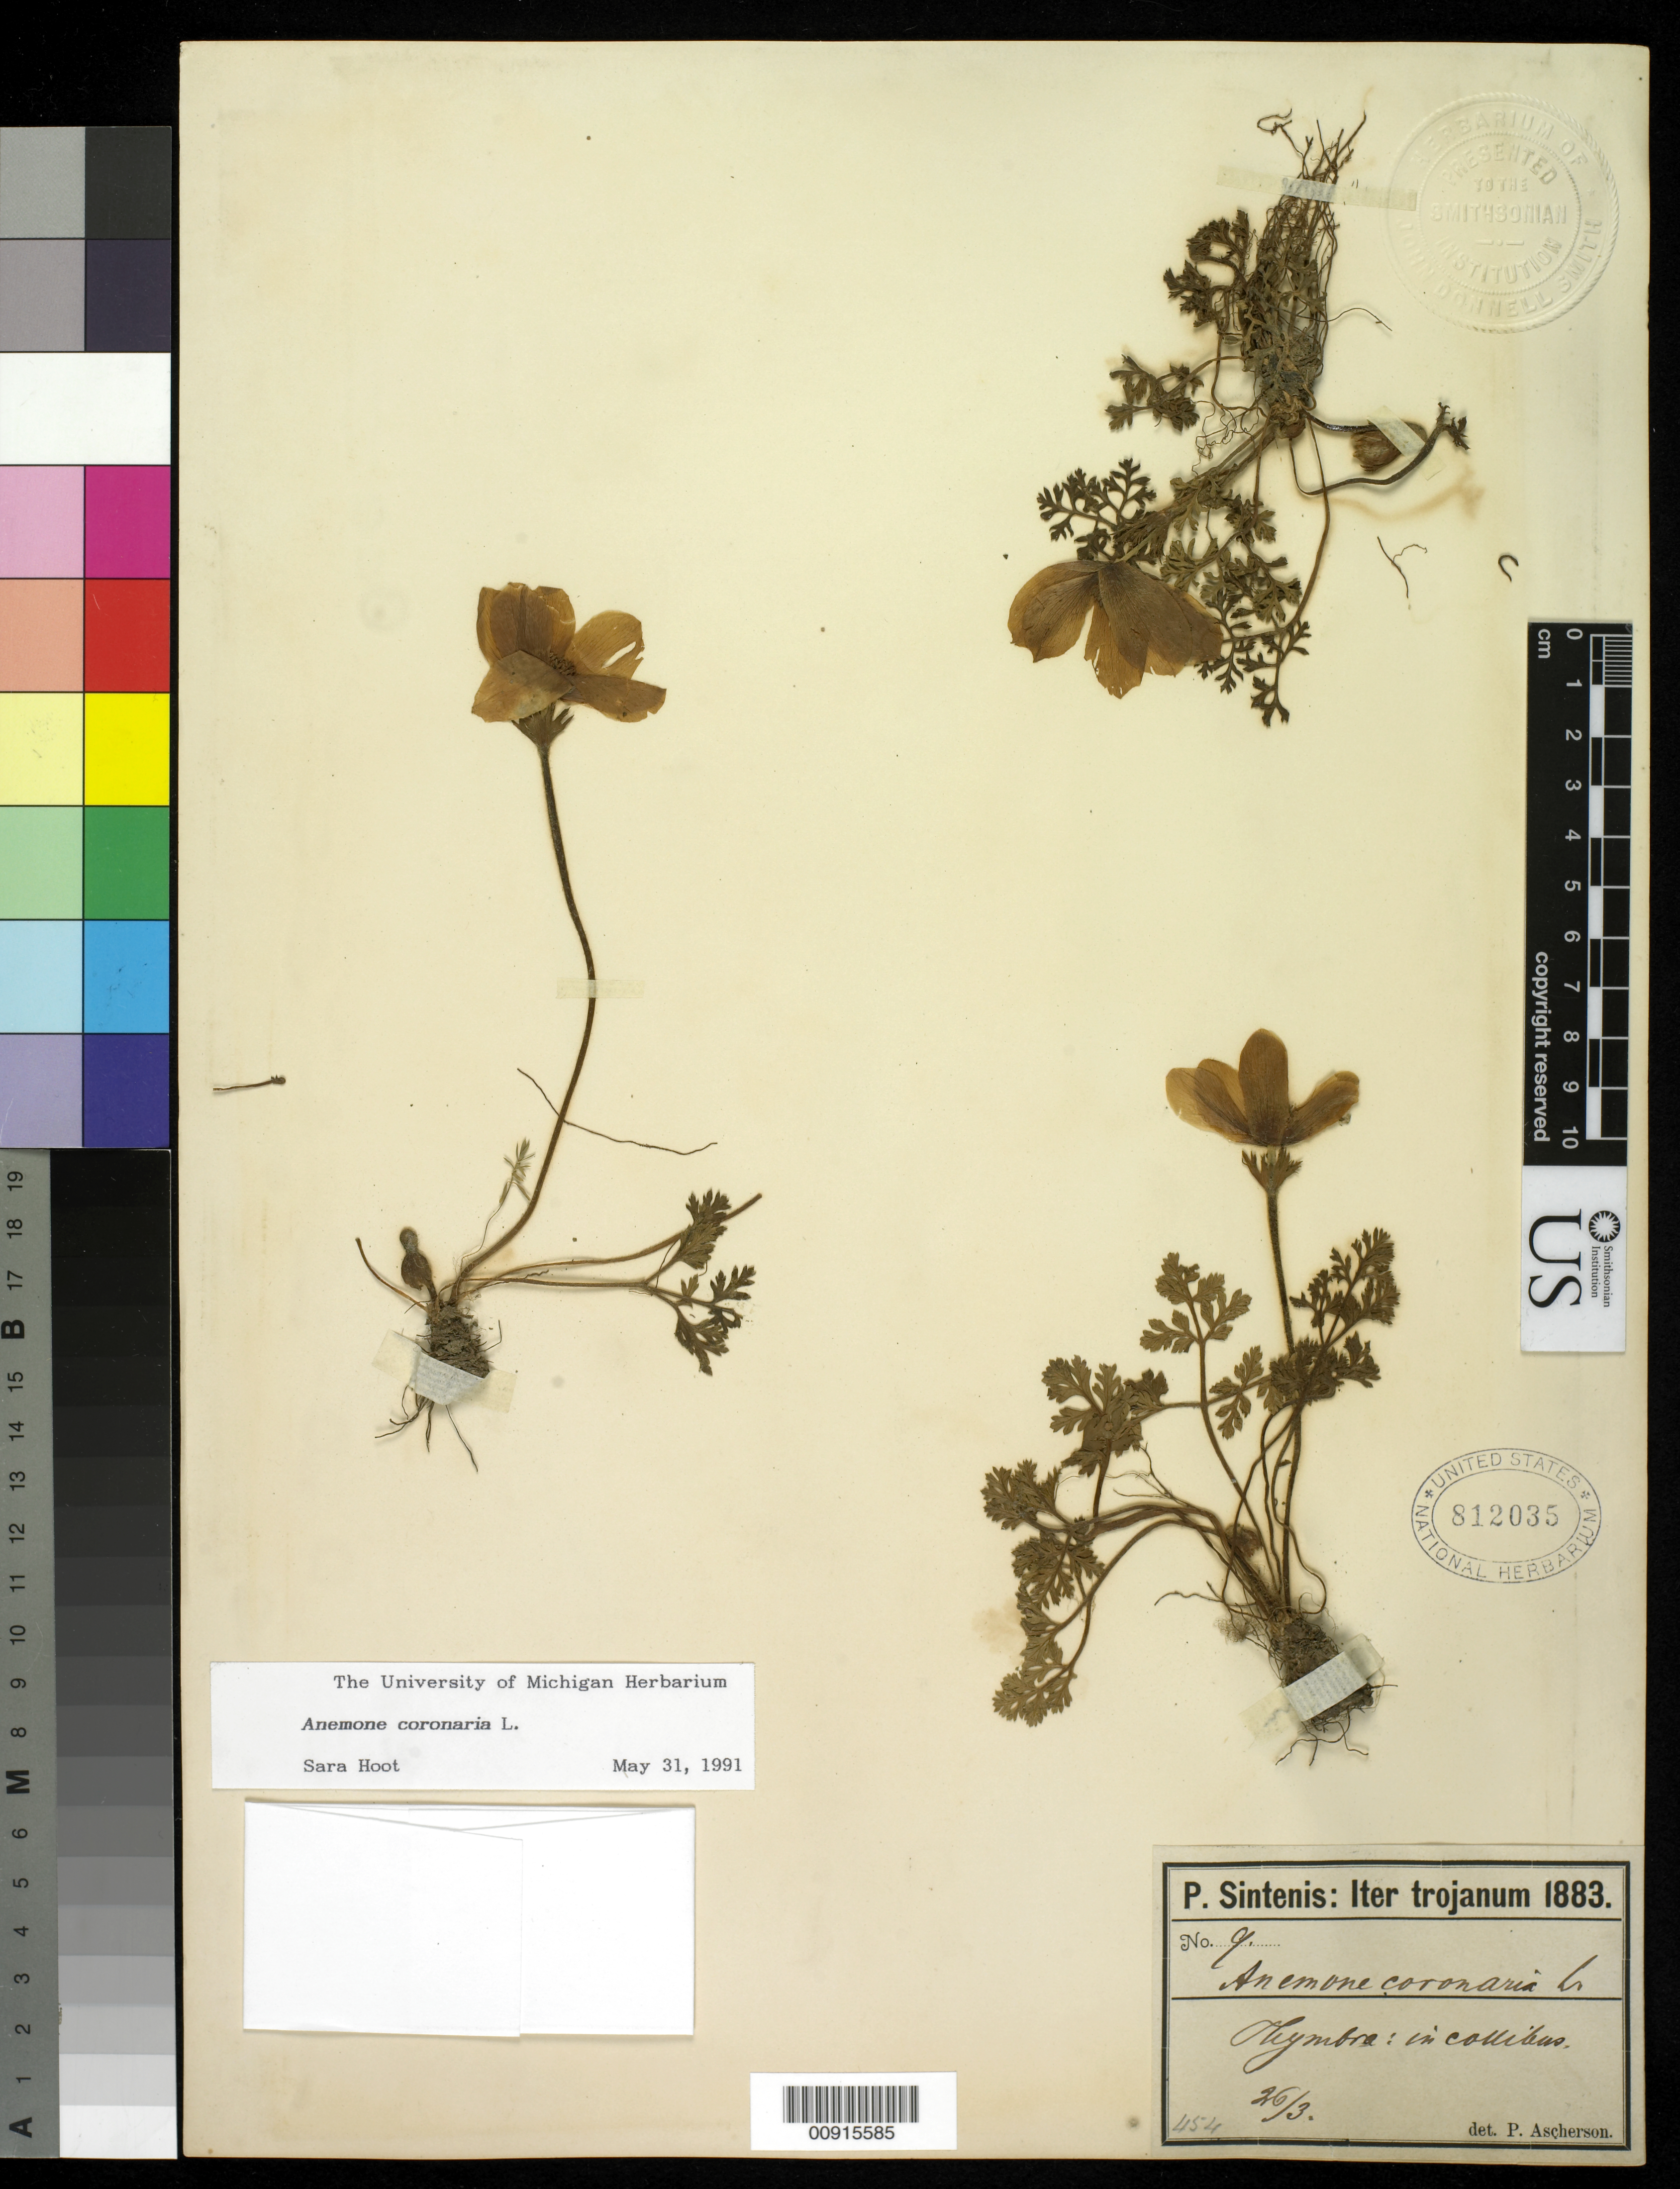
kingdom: Plantae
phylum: Tracheophyta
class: Magnoliopsida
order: Ranunculales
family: Ranunculaceae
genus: Anemone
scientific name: Anemone coronaria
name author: L.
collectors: P. Sintenis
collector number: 9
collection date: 1883-03-26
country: Turkey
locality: collected on "iter trojanum"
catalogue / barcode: US 812035